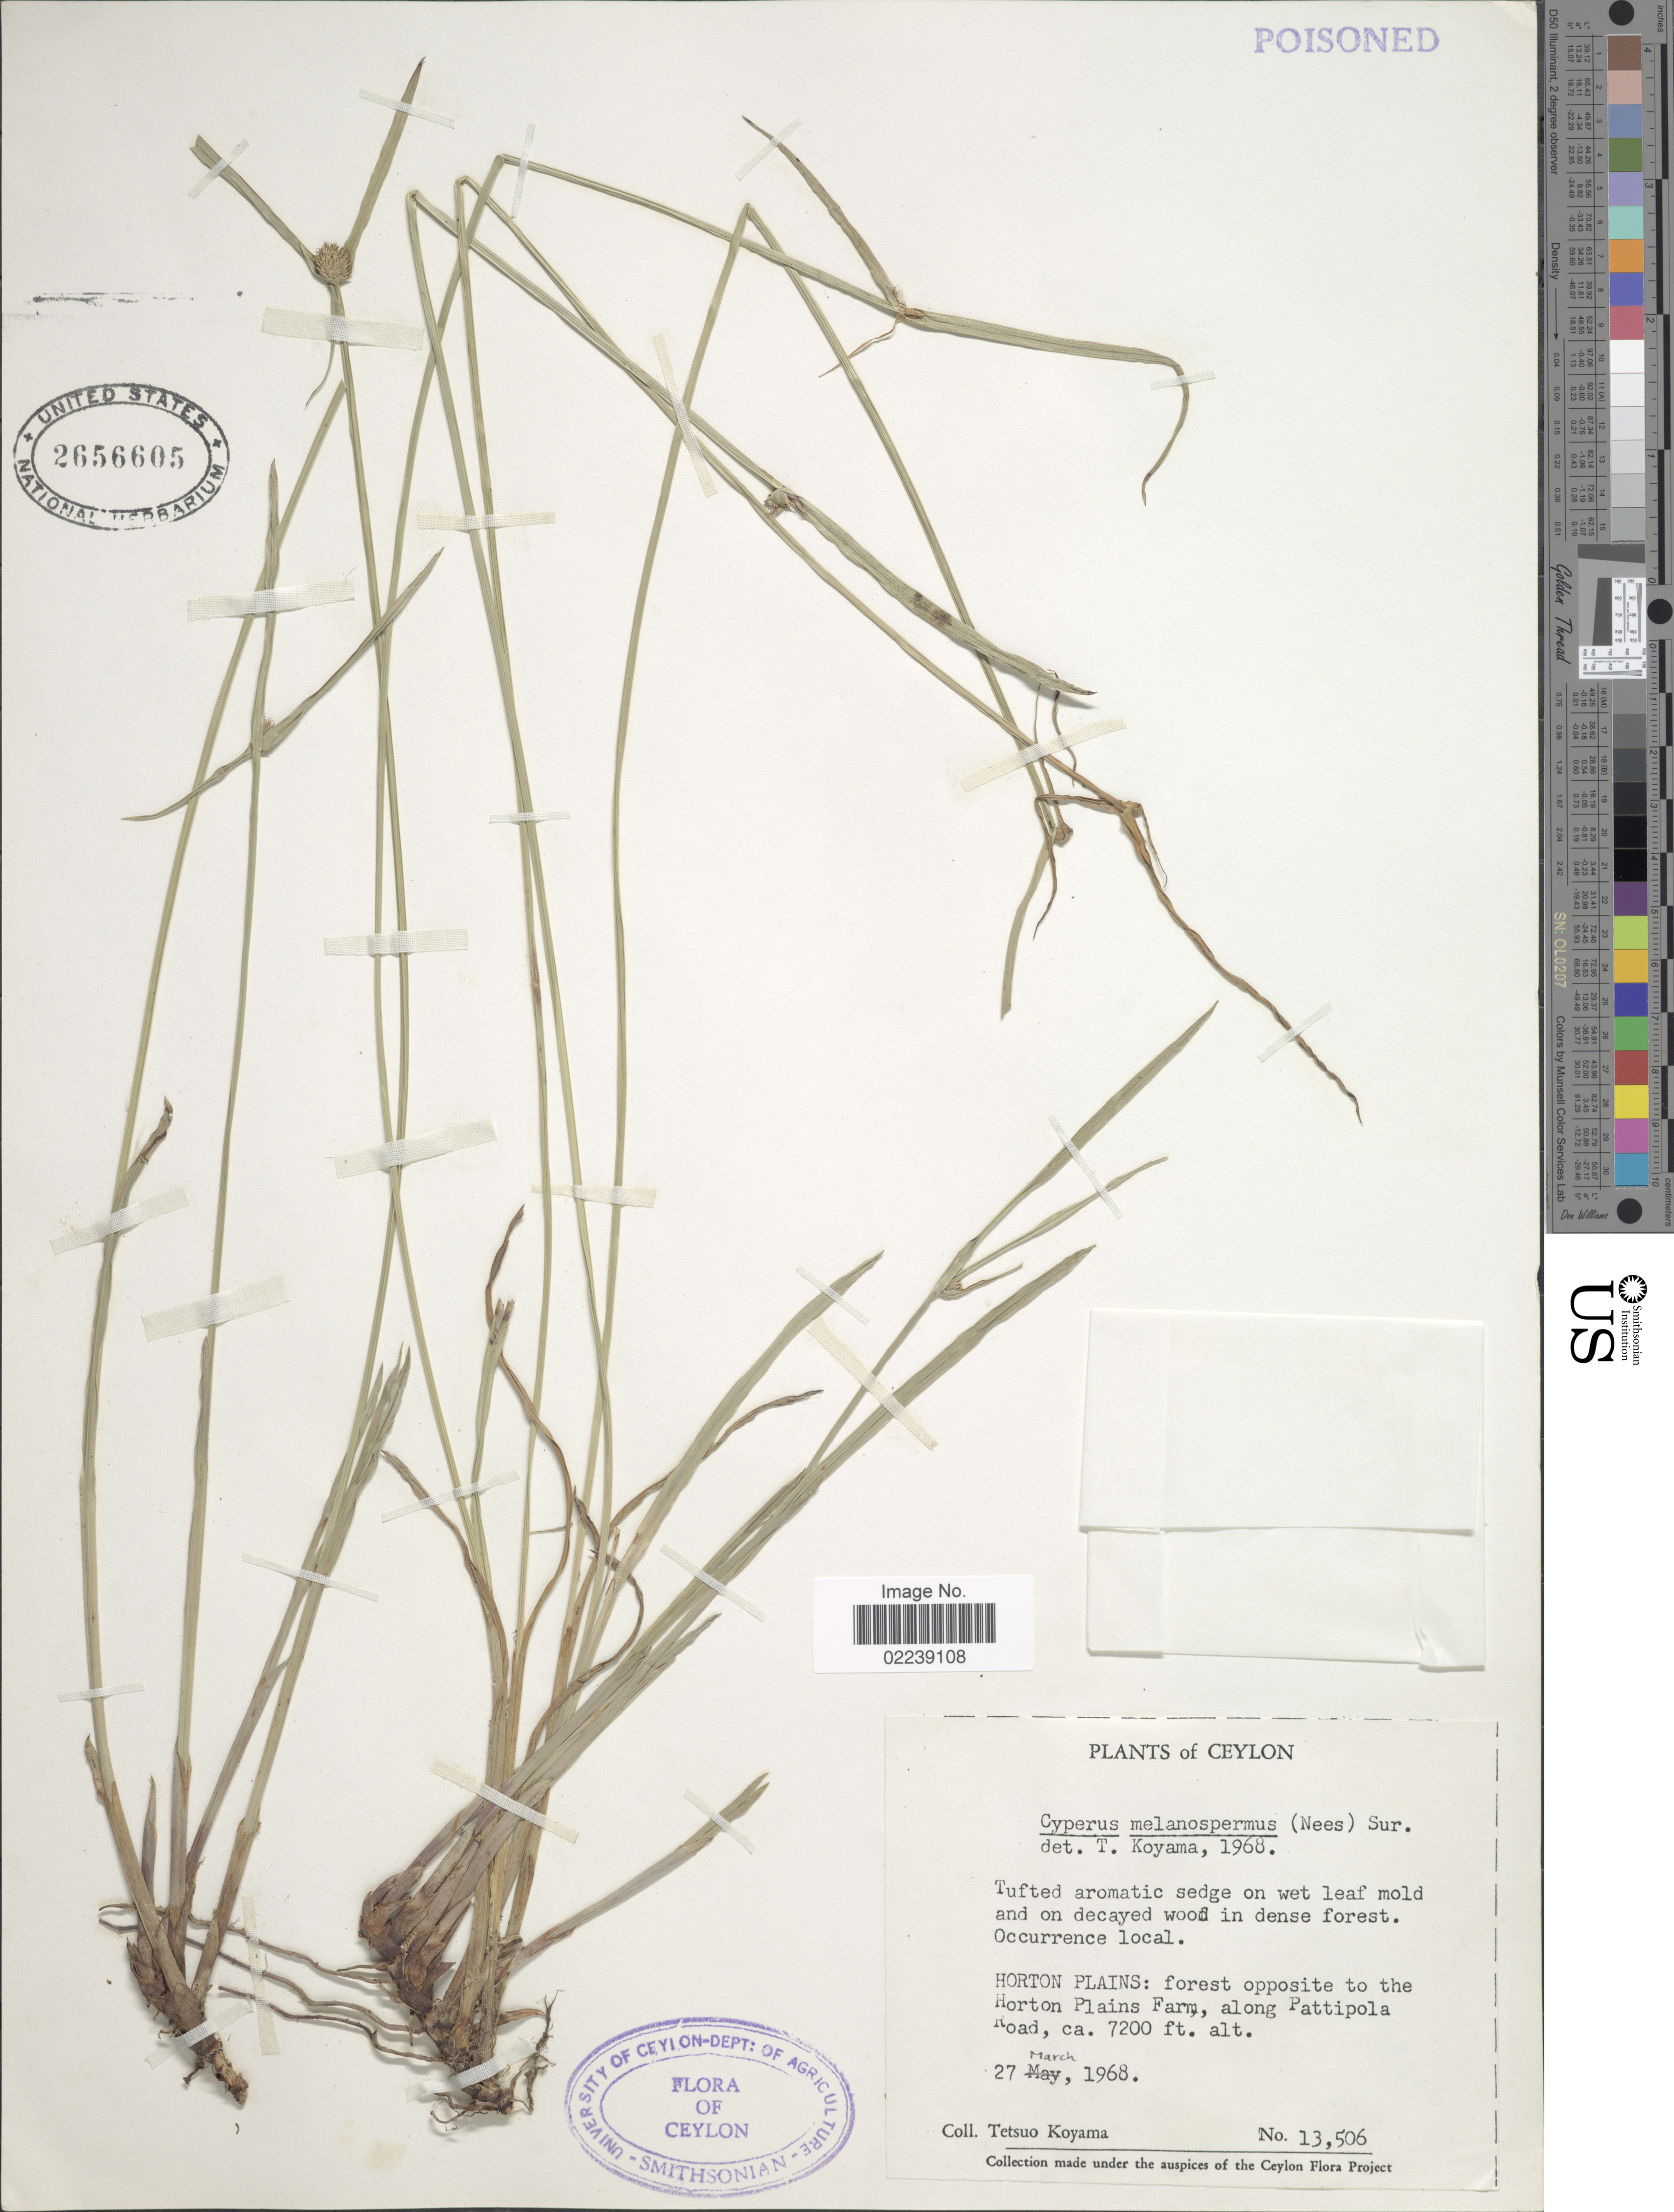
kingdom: Plantae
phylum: Tracheophyta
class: Liliopsida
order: Poales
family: Cyperaceae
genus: Cyperus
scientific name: Cyperus melanospermus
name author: (Nees) Valck. Sur.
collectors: T. Koyama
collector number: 13506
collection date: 1968-03-27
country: Sri Lanka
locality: Ceylon. Horton Plains: forest opposite to the Horton Plains Farm, along Pattipola Road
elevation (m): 2195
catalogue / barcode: US 2656605